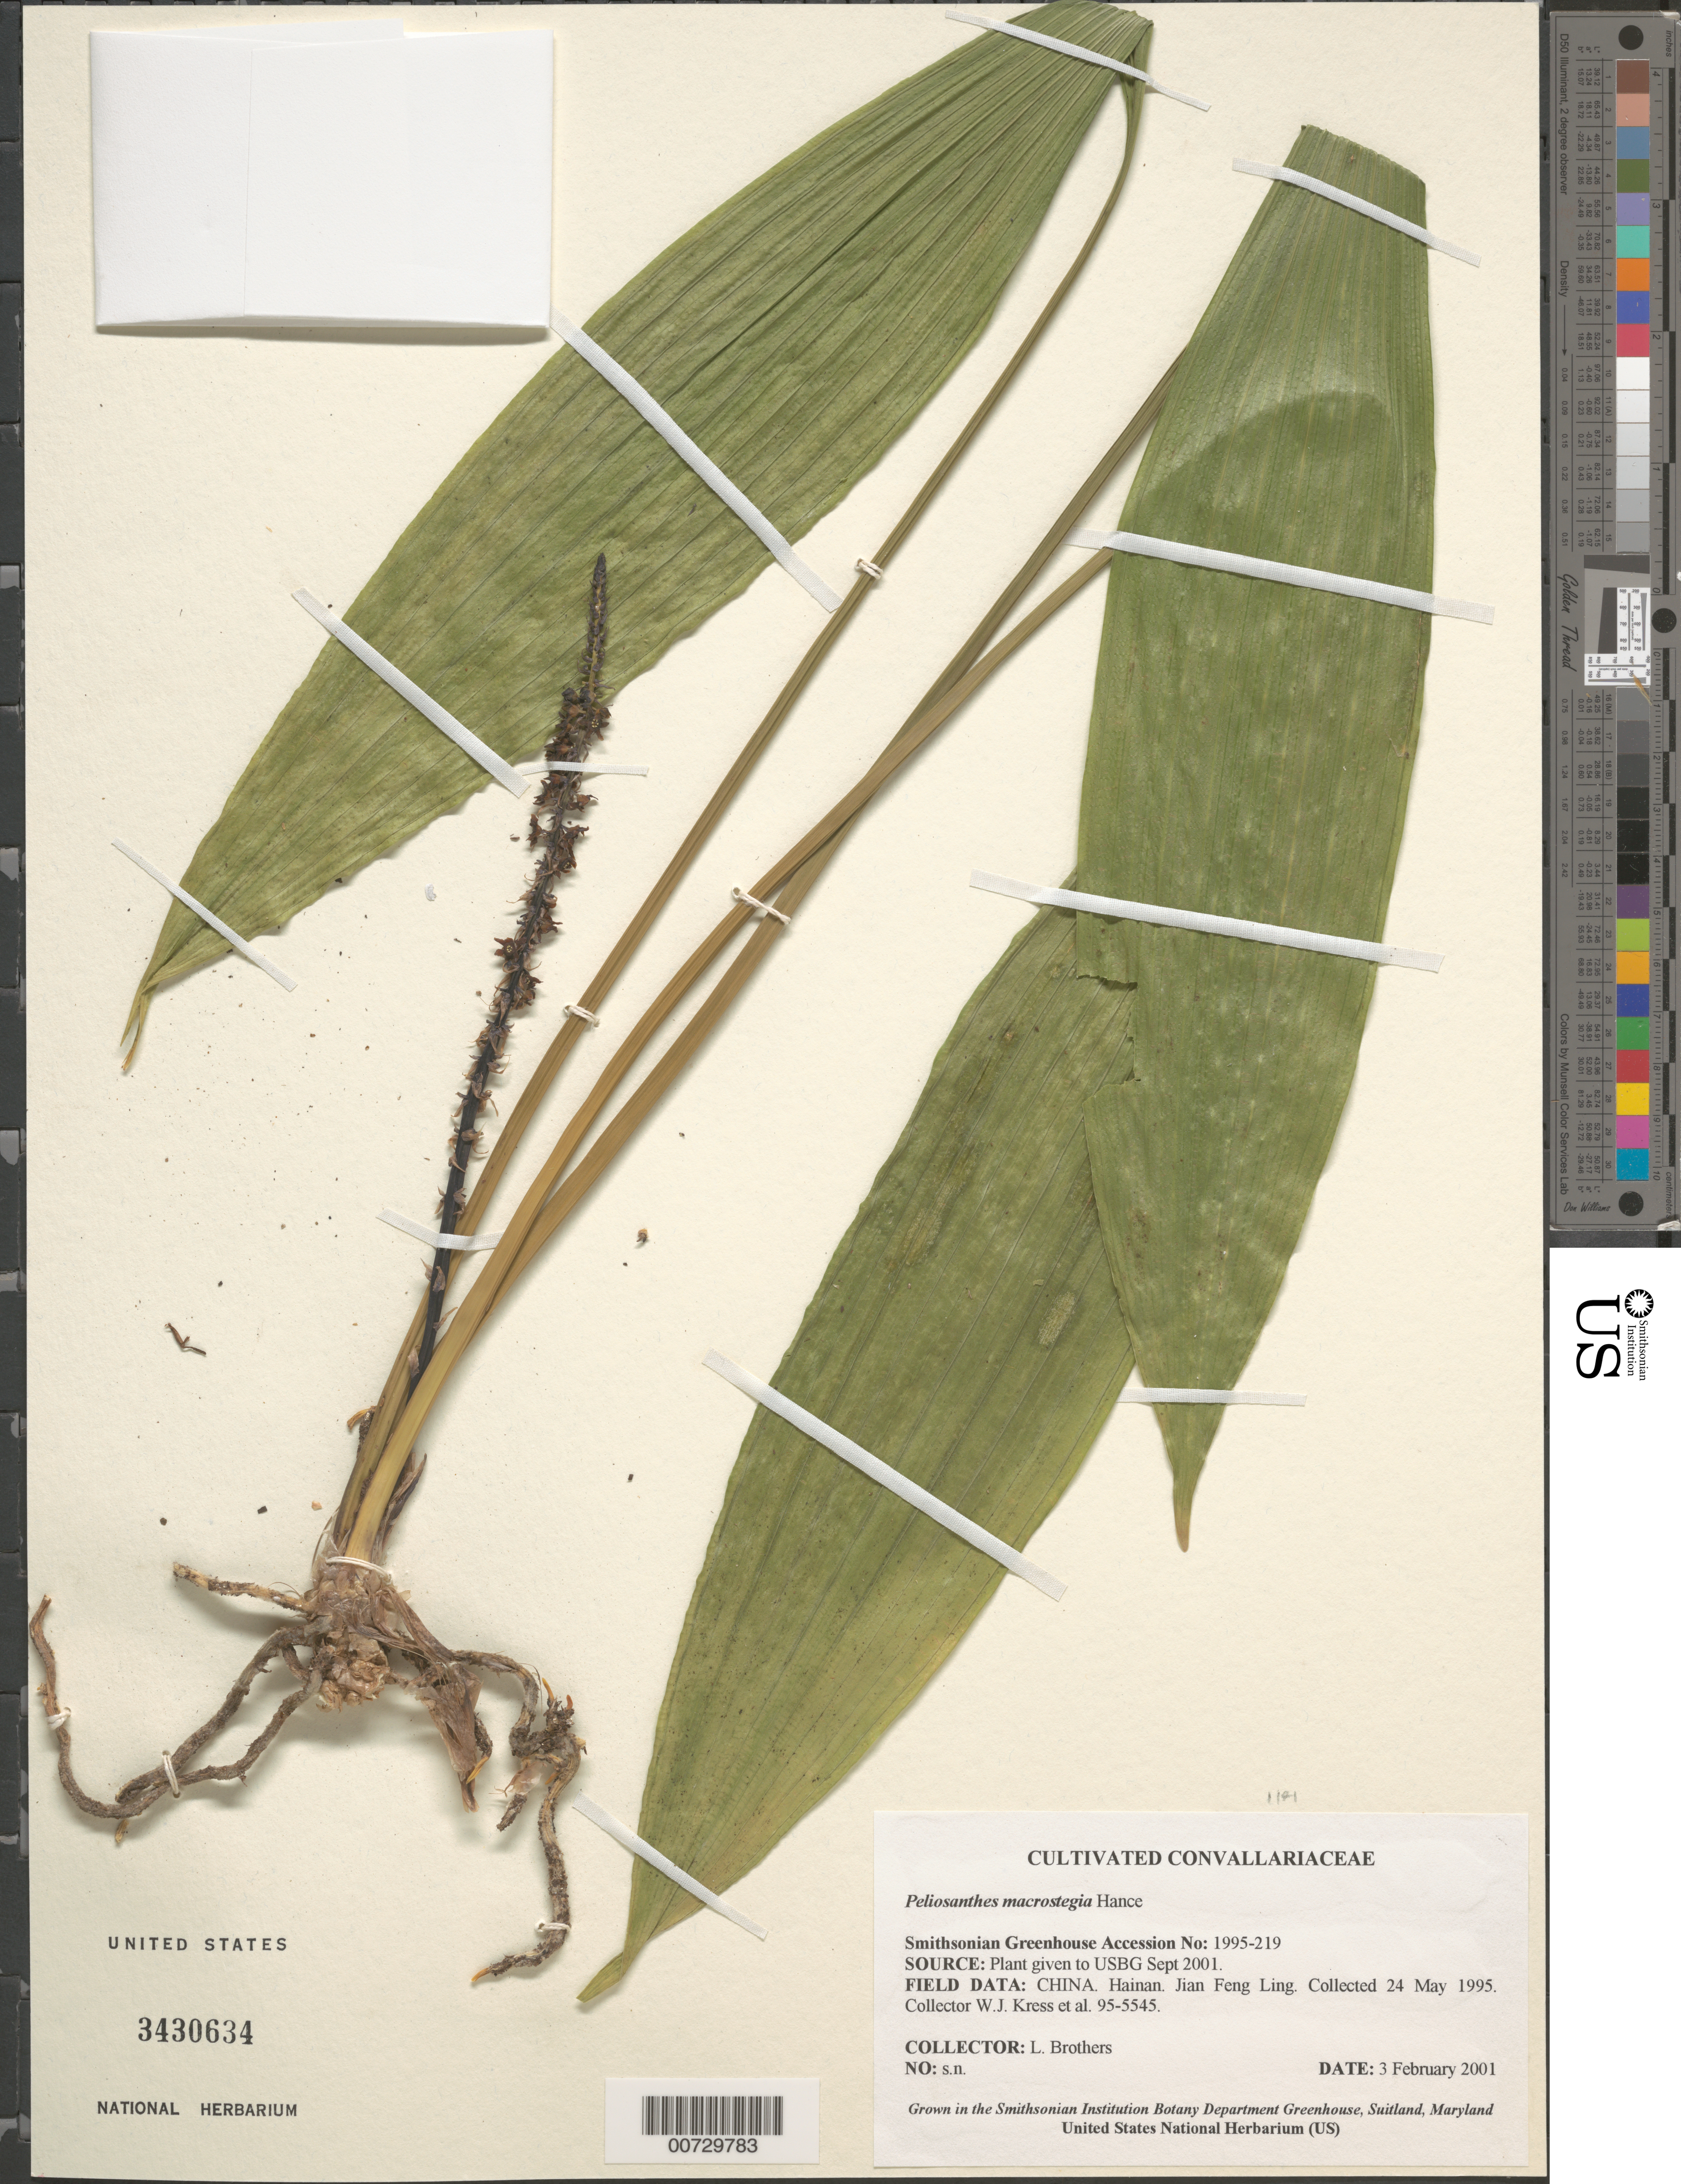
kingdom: Plantae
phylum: Tracheophyta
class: Liliopsida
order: Asparagales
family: Asparagaceae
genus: Peliosanthes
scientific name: Peliosanthes macrostegia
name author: Hance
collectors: L. E. Brothers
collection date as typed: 03 Feb 2001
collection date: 2001-02-03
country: United States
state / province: Maryland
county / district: Prince George's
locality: Suitland, Smithsonian Botany Dept. Greenhouse.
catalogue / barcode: US 3430634